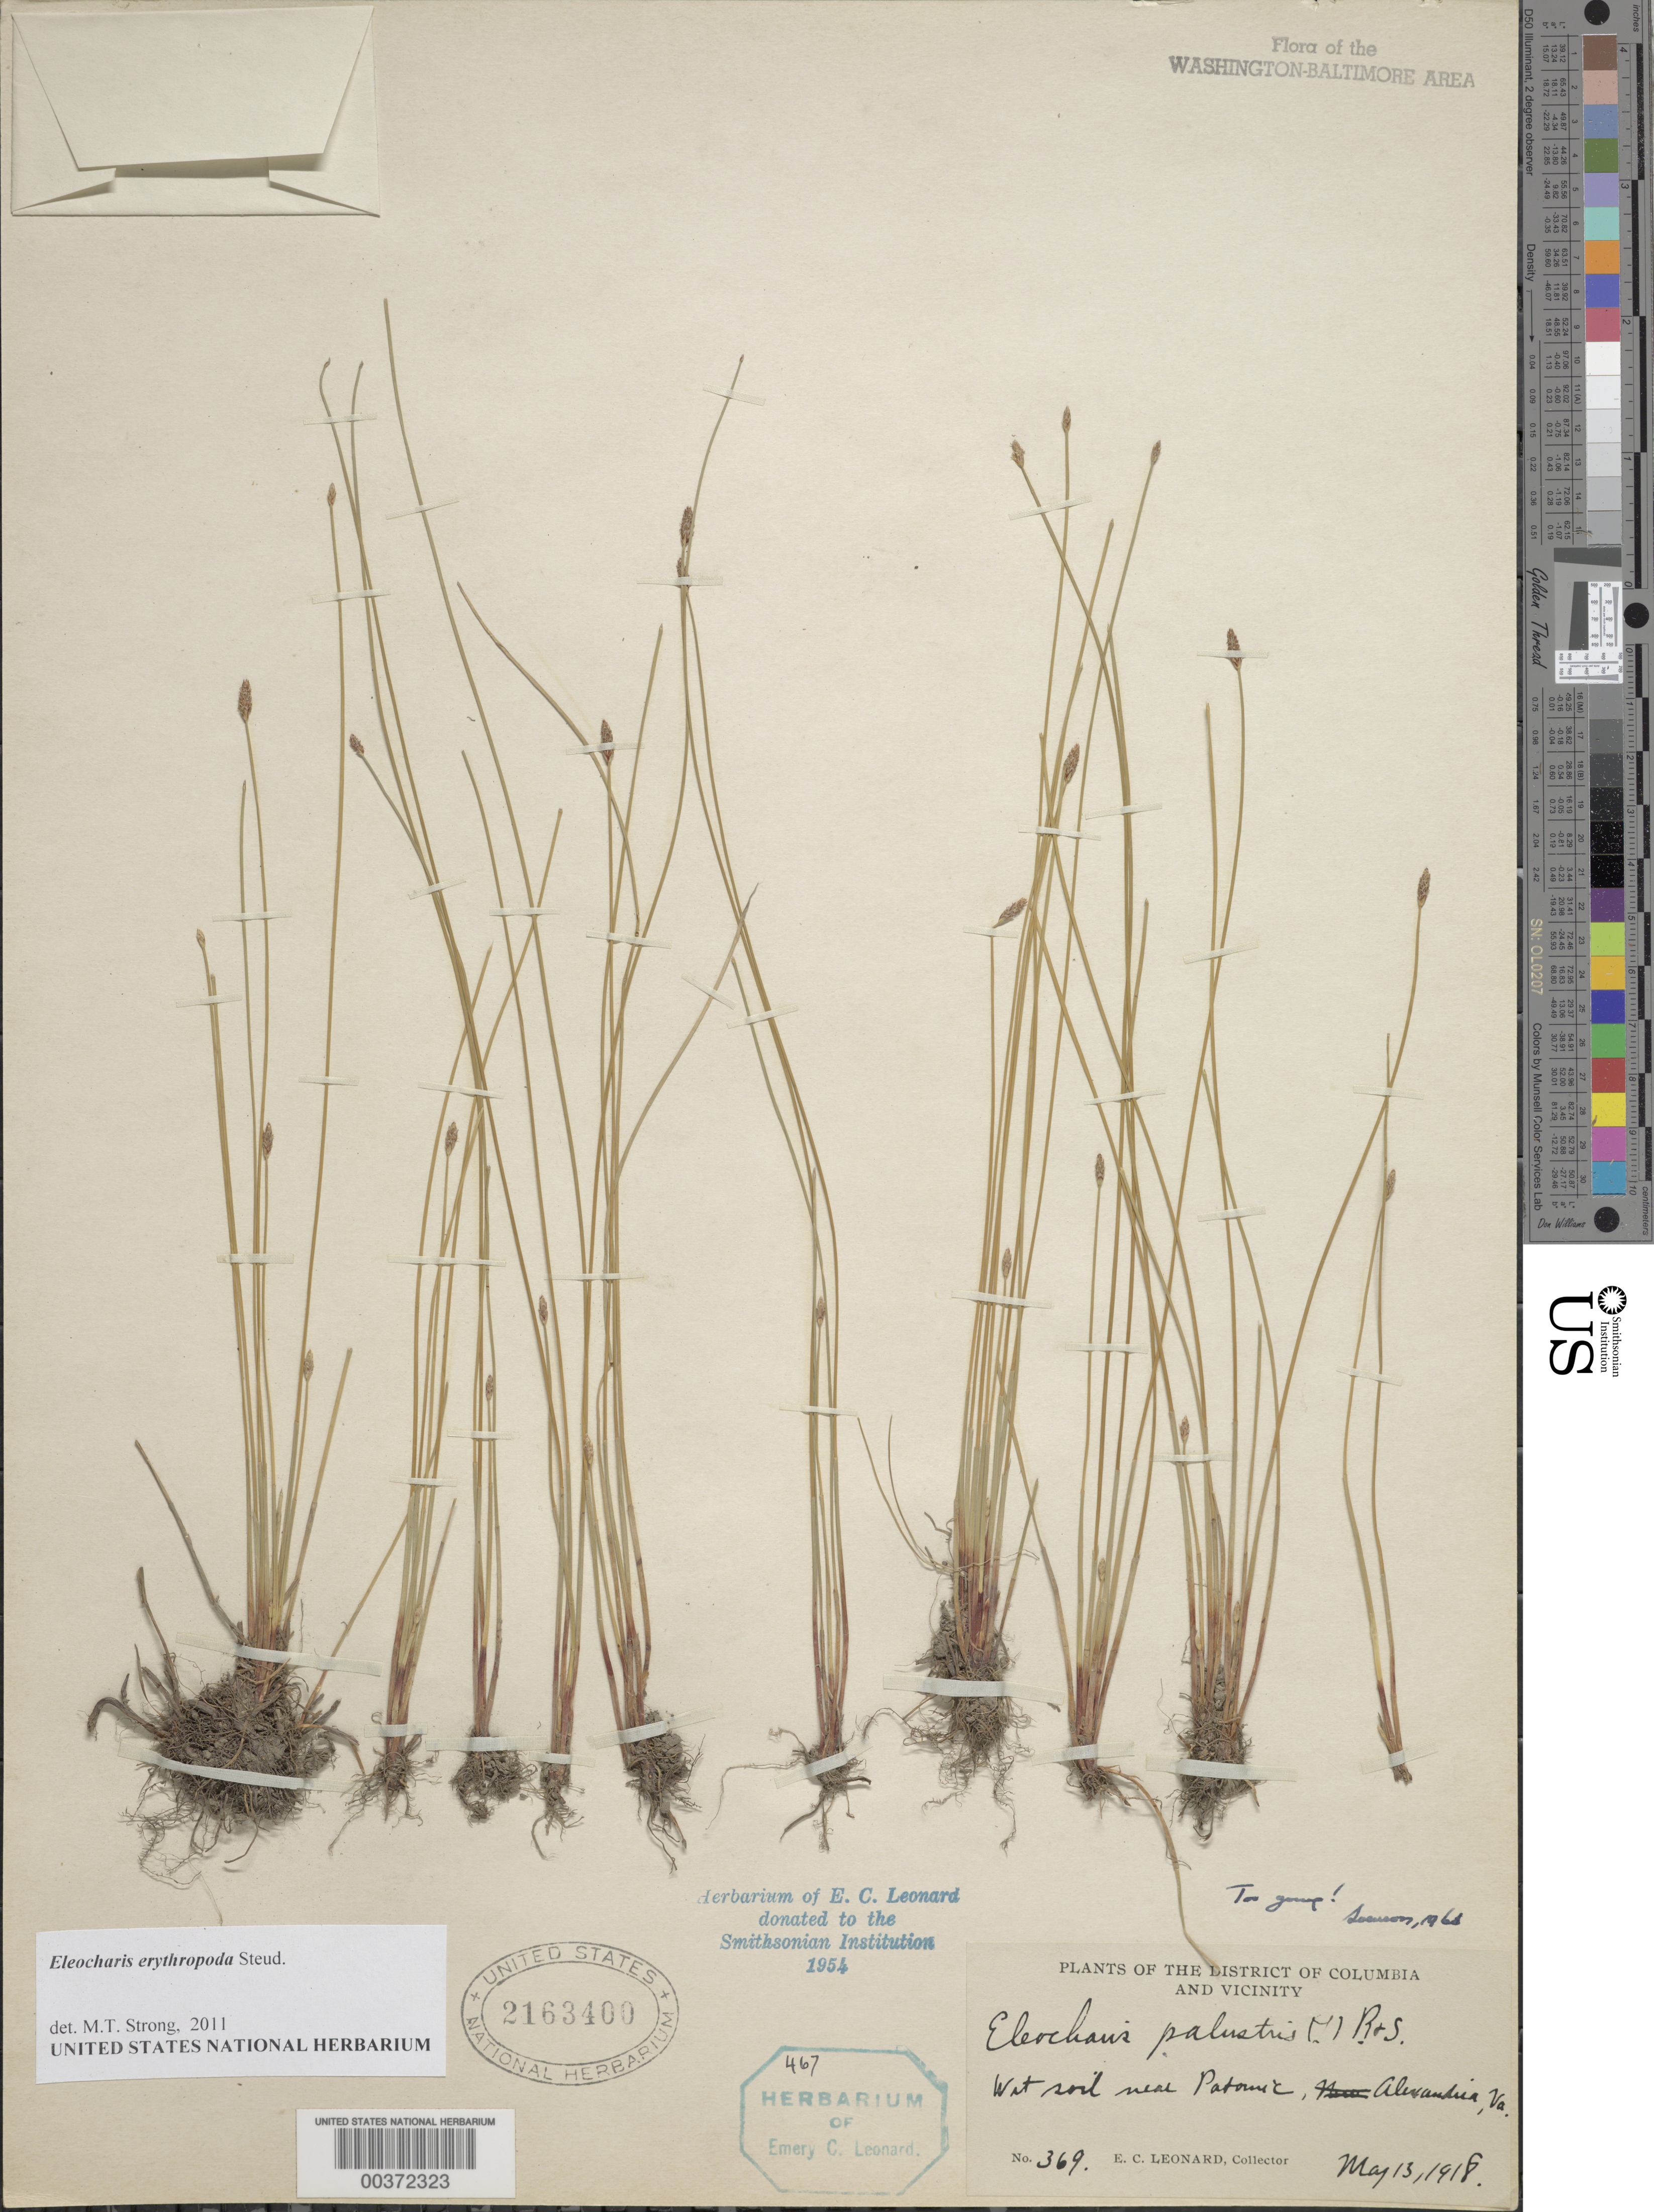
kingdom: Plantae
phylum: Tracheophyta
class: Liliopsida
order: Poales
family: Cyperaceae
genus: Eleocharis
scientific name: Eleocharis erythropoda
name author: Steud.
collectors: E. C. Leonard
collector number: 369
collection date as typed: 13 May 1918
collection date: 1918-05-13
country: United States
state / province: Virginia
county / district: City of Alexandria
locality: Alexandria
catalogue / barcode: US 2163400